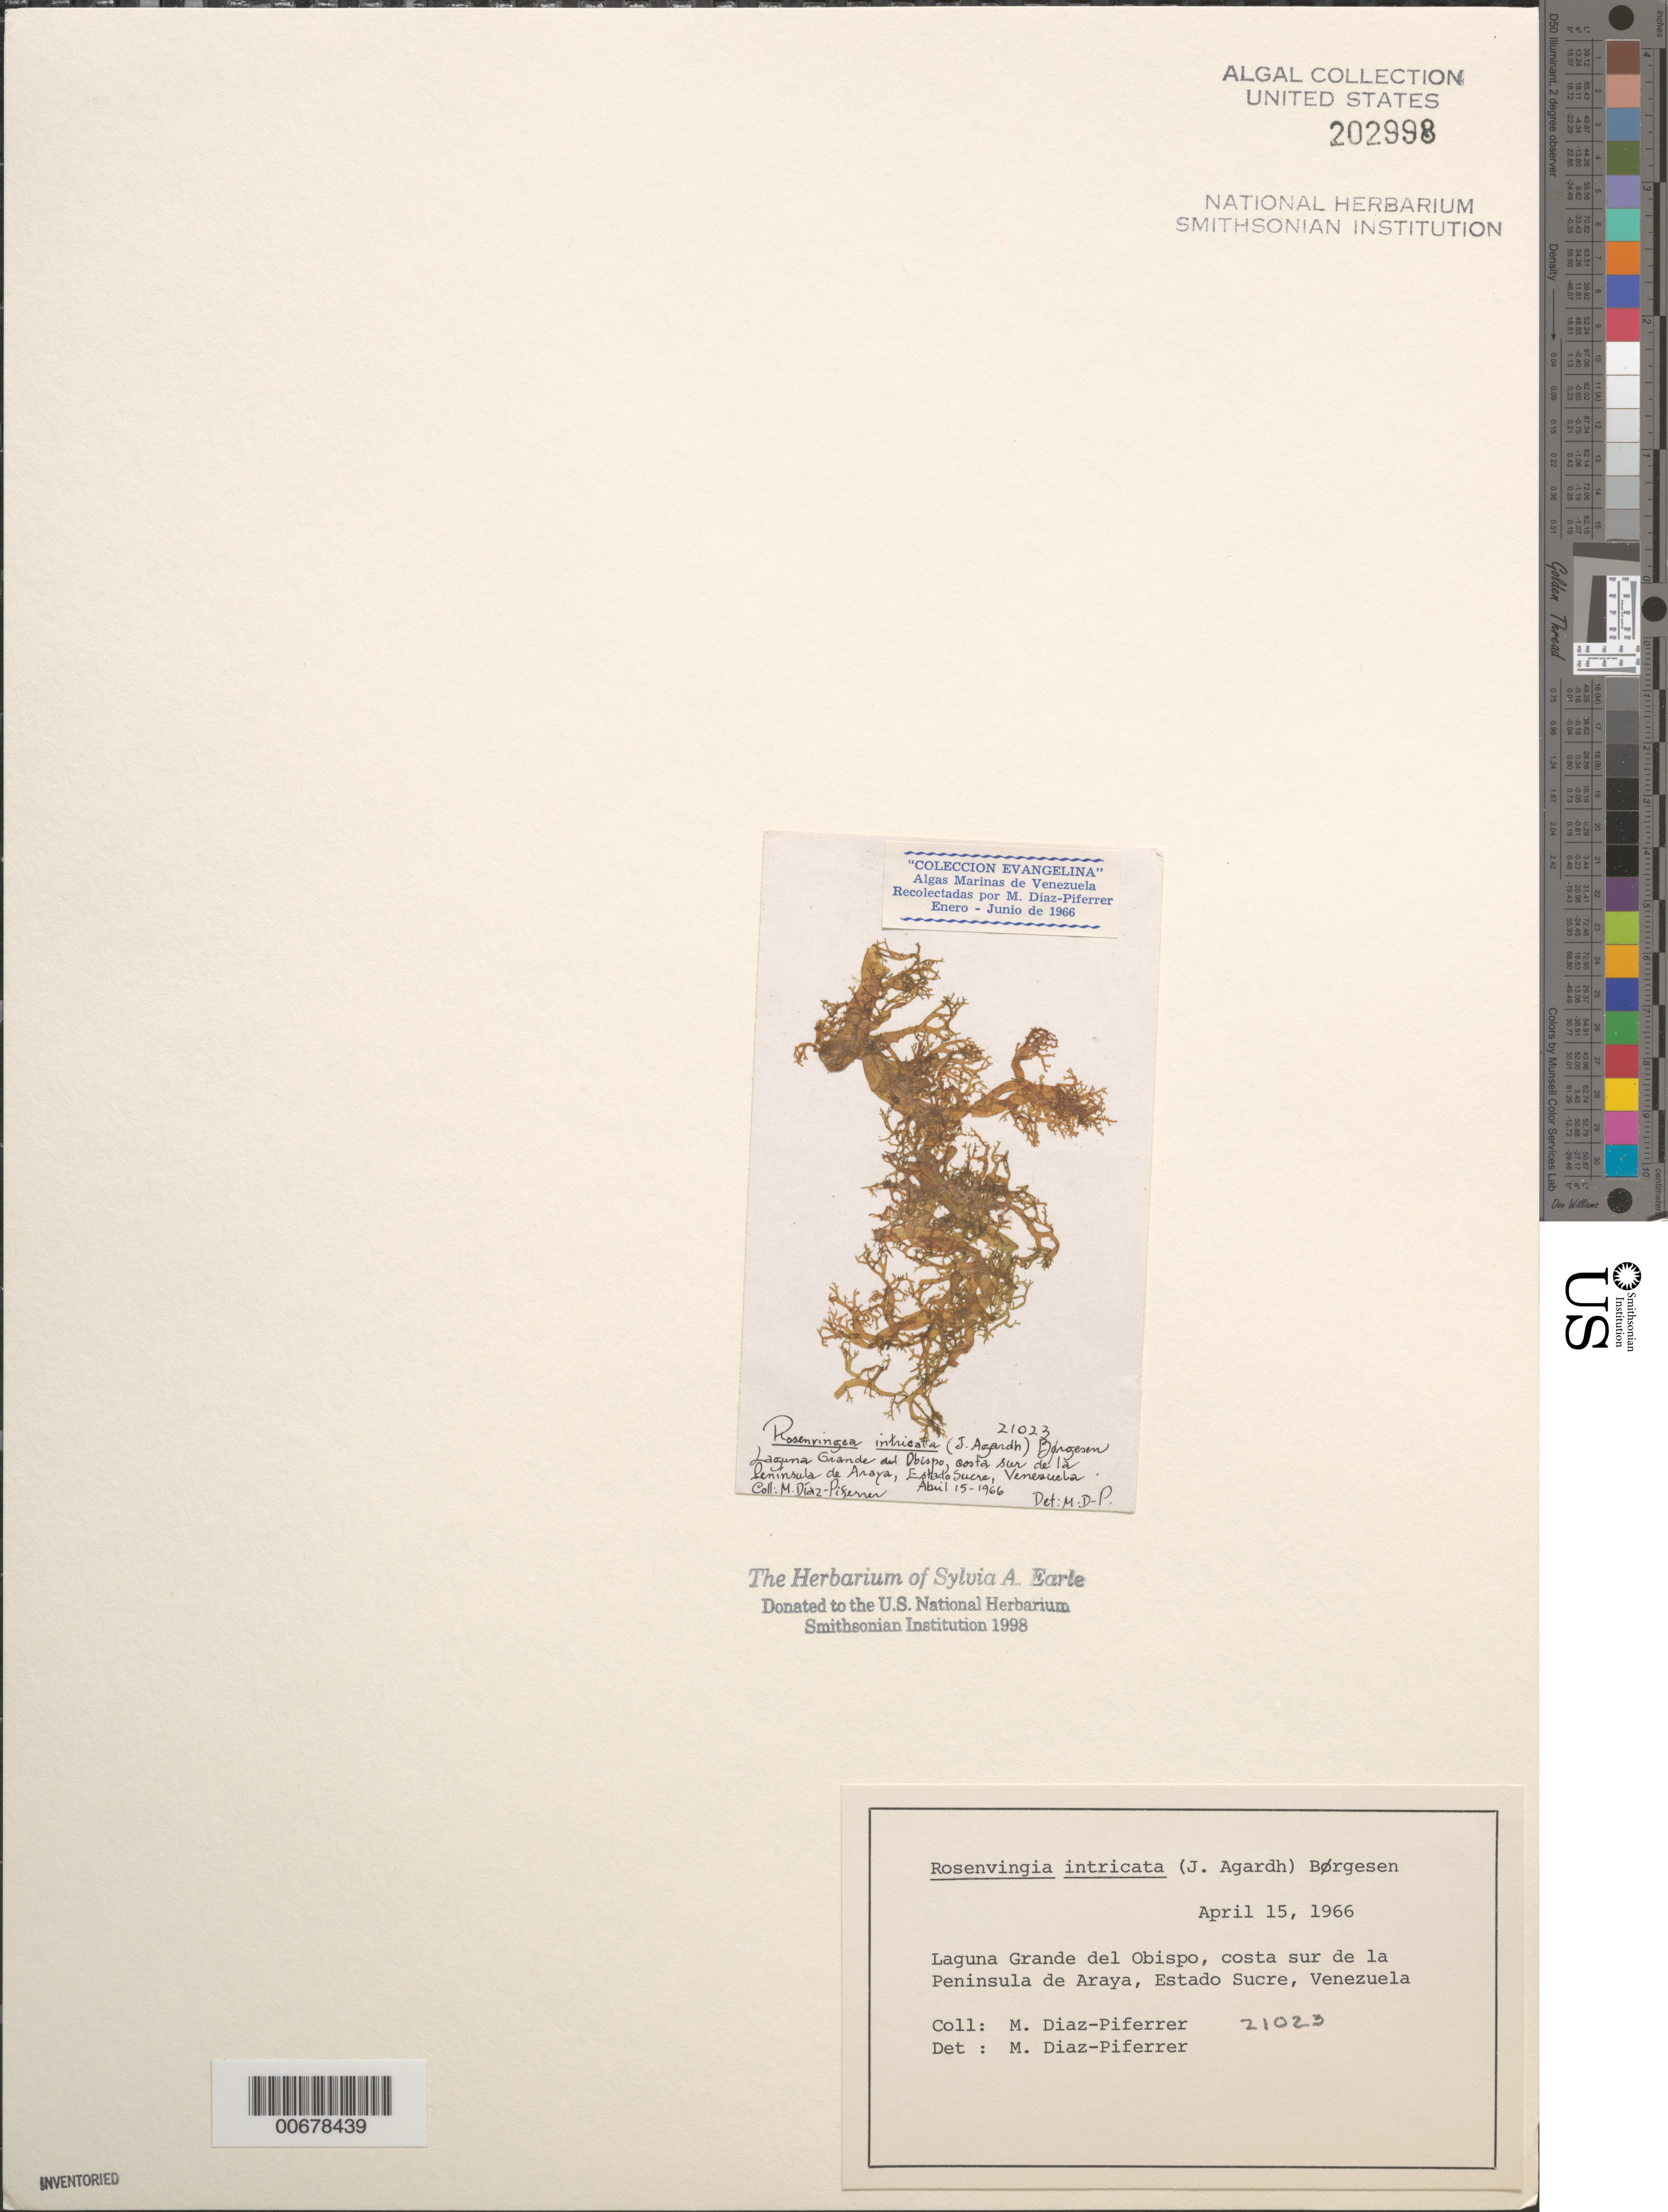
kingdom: Chromista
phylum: Ochrophyta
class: Phaeophyceae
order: Scytosiphonales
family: Scytosiphonaceae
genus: Rosenvingea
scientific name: Rosenvingea intricata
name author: (J. Agardh) Børgesen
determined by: Diaz-Piferrer, M.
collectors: M. Diaz-Piferrer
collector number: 21023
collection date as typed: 15 Apr 1966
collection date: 1966-04-15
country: Venezuela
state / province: Sucre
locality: Laguna Grande del Obispo, Peninsula de Araya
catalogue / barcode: US 202998